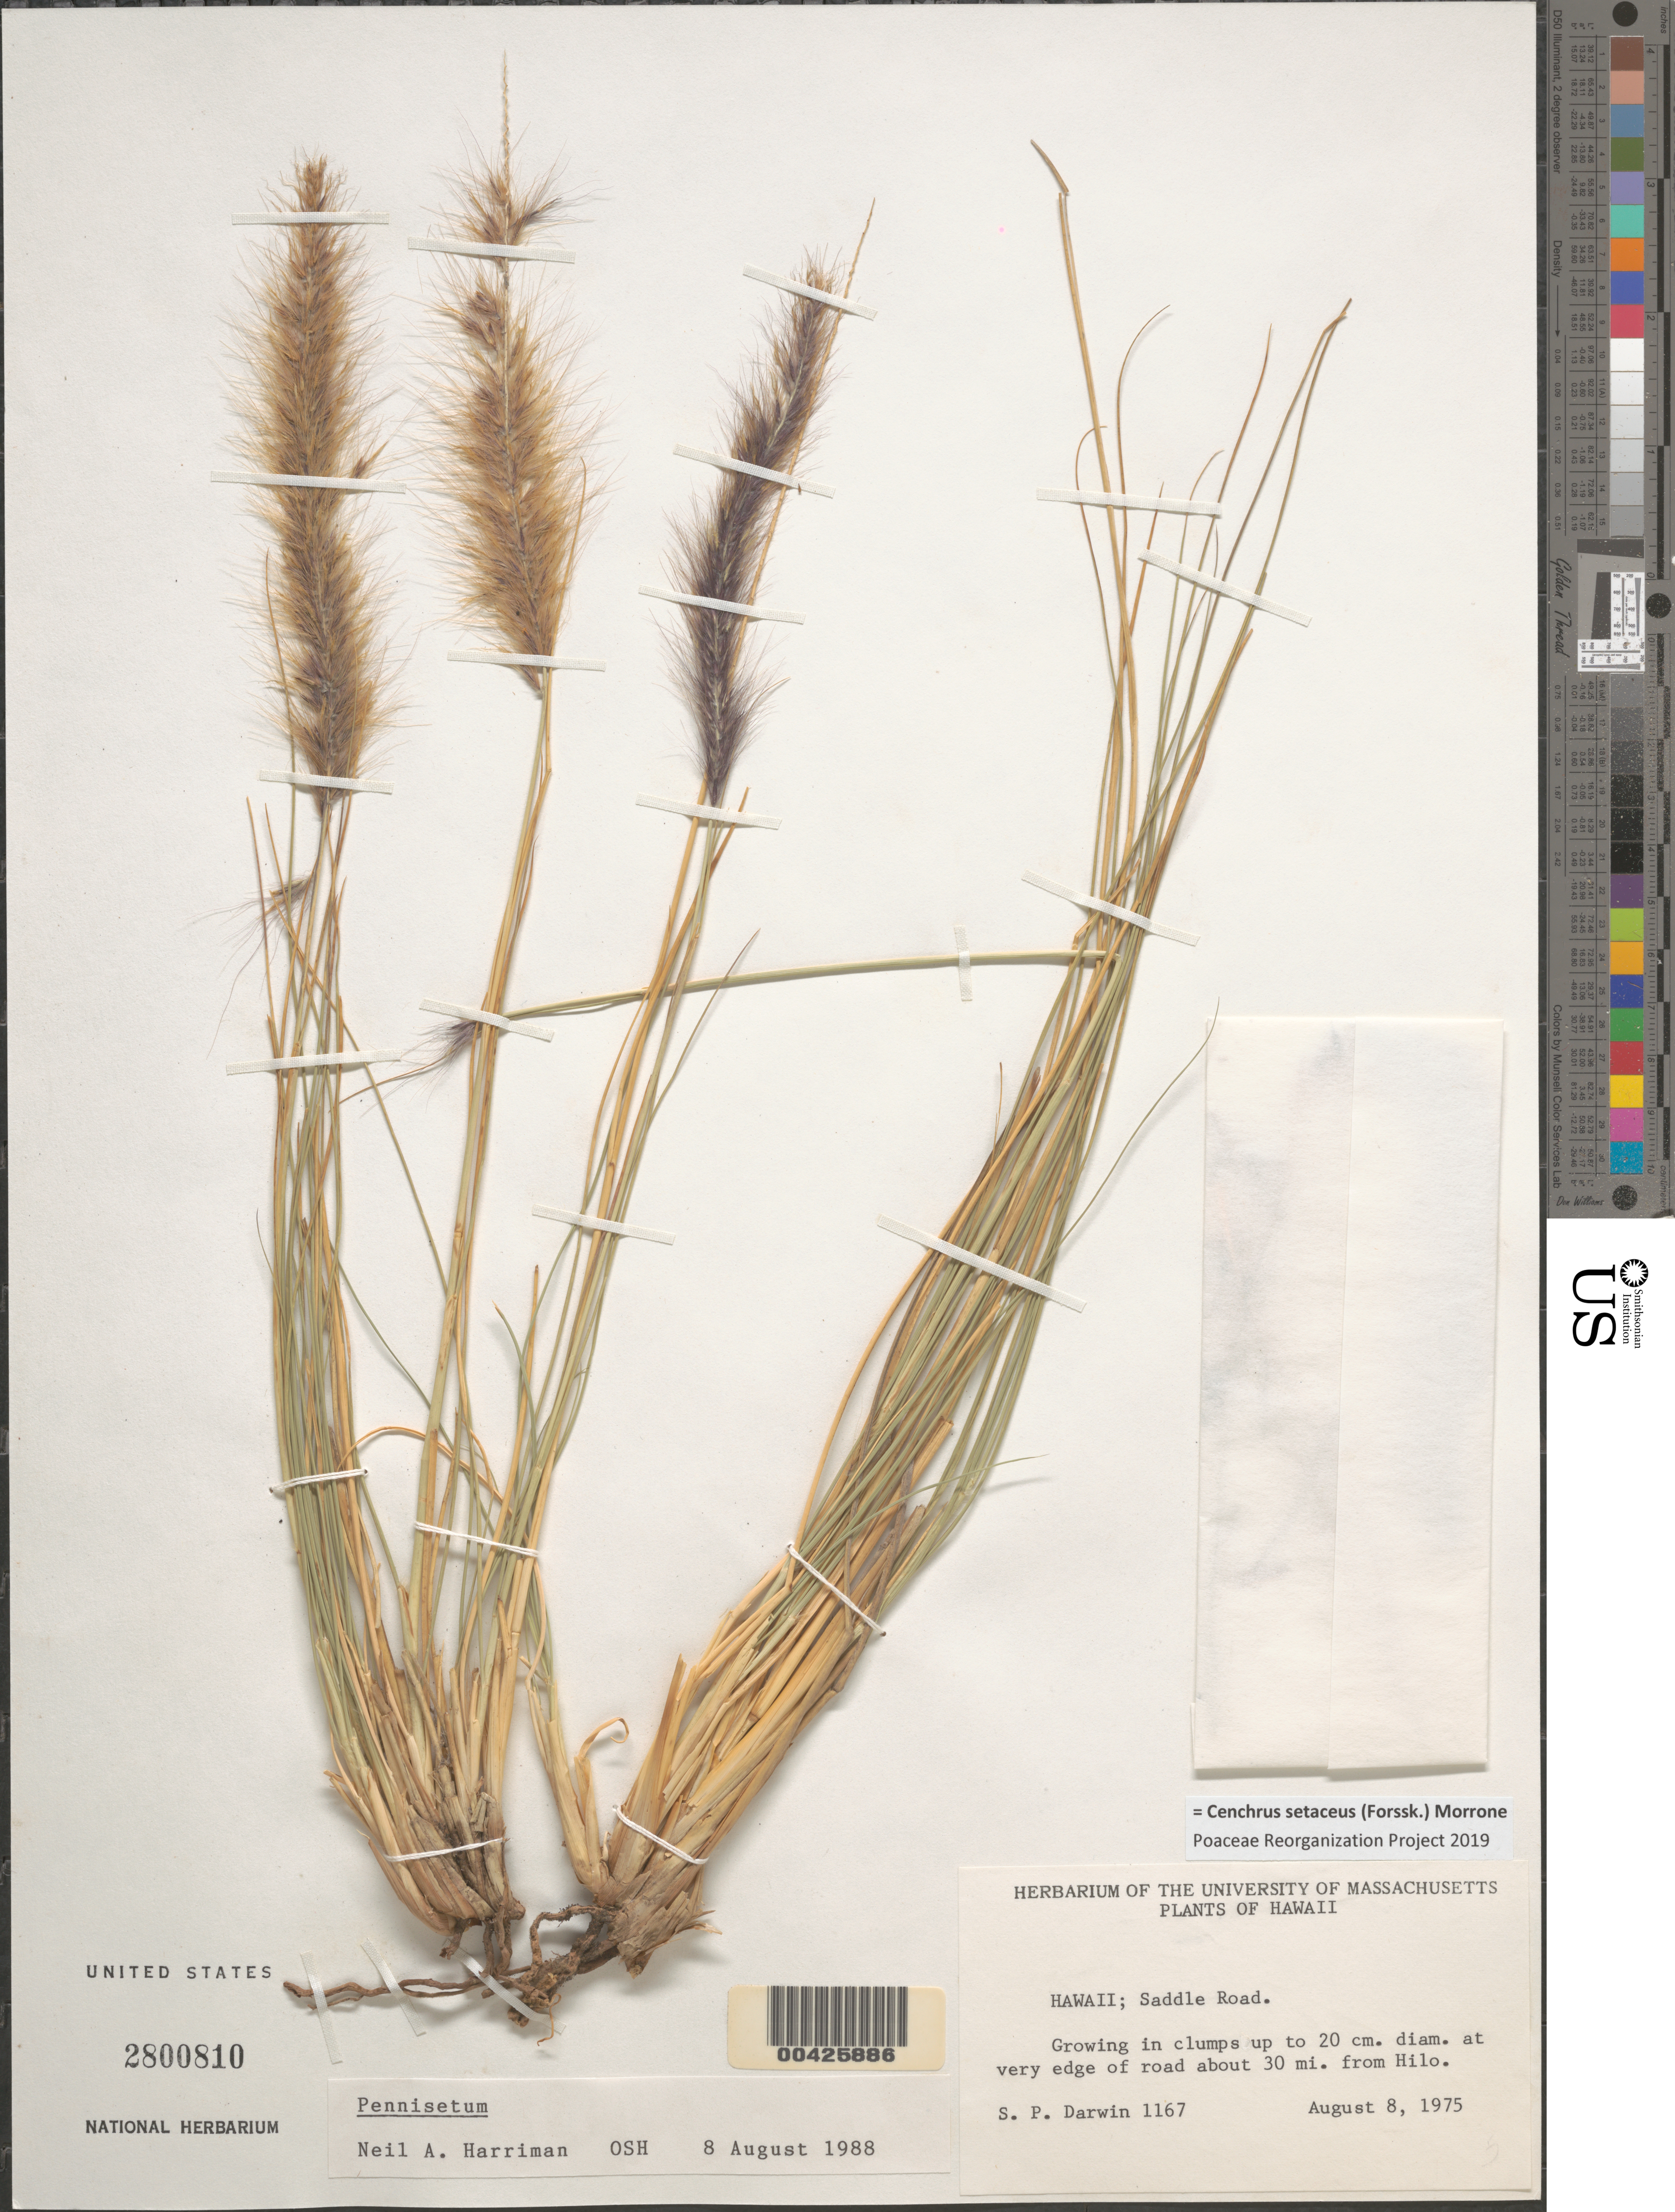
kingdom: Plantae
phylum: Tracheophyta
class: Liliopsida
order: Poales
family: Poaceae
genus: Cenchrus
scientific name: Cenchrus setaceus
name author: (Forssk.) Morrone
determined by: Poaceae Reorganization Project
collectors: S. P. Darwin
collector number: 1167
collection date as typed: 8 Aug 1975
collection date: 1975-08-08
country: United States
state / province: Hawaii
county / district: Hawaii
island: Hawaii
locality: Saddle Road, at very edge of road about 30 mi from Hilo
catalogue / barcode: US 2800810